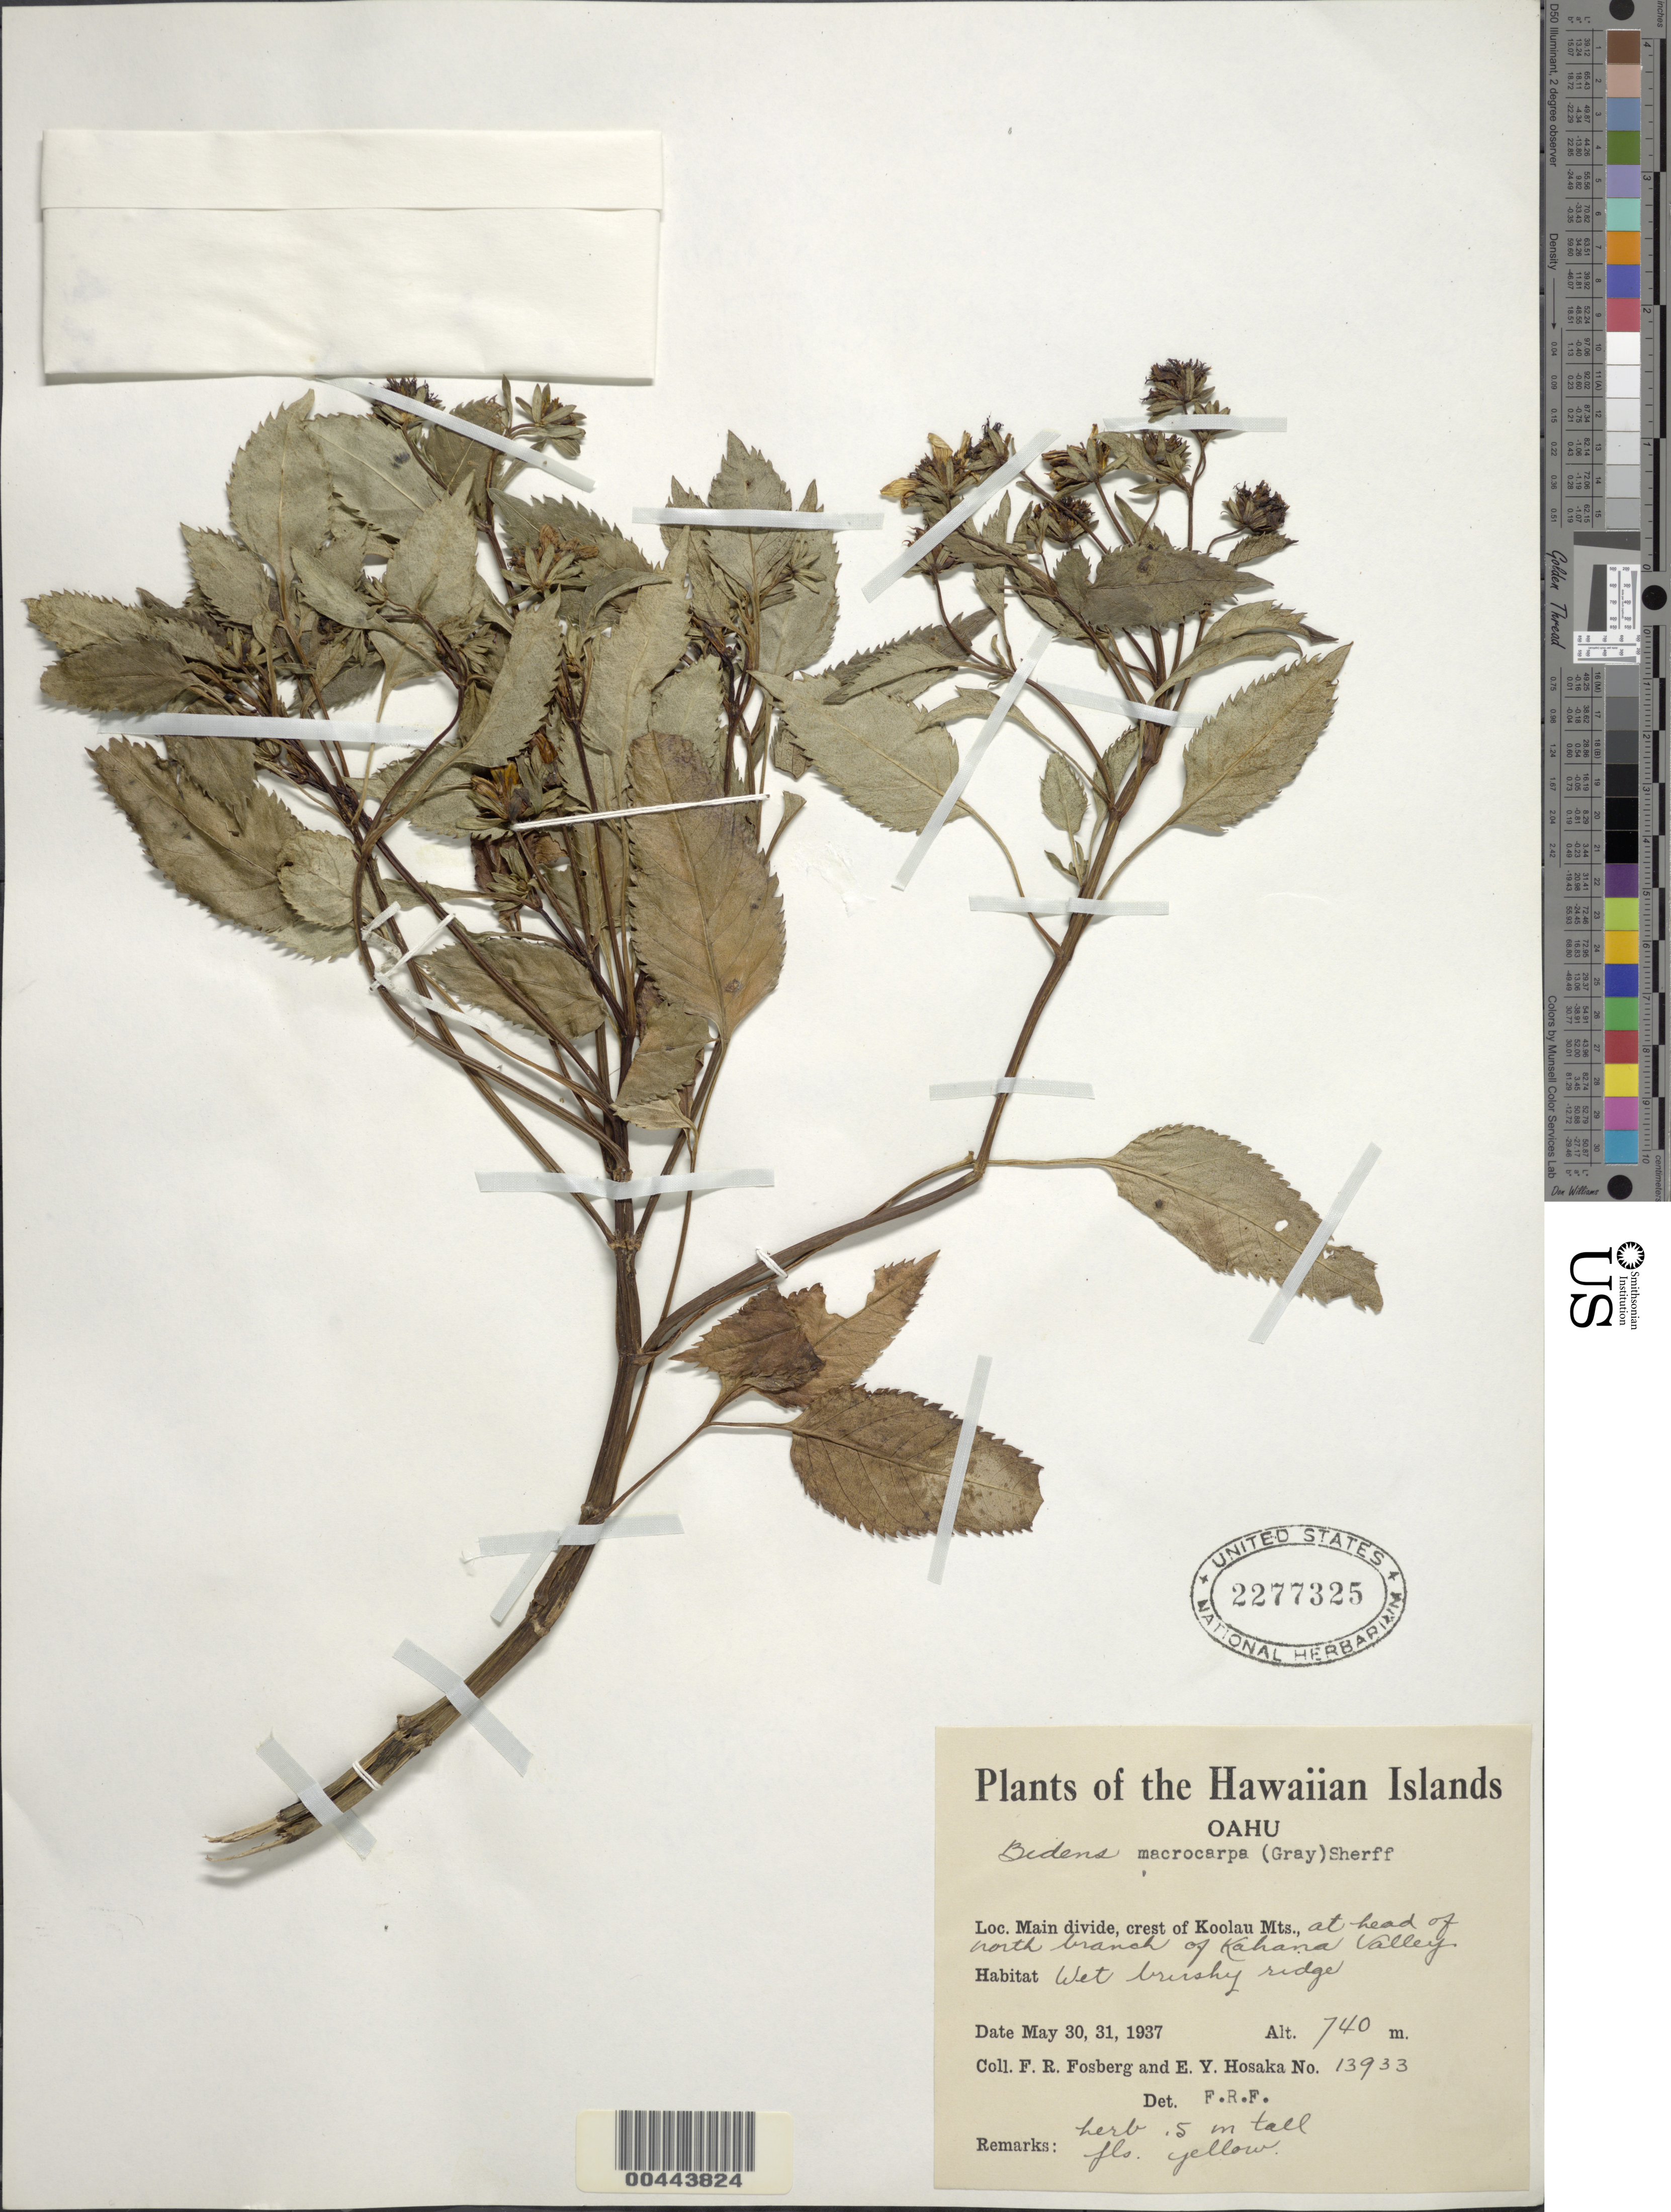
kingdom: Plantae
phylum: Tracheophyta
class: Magnoliopsida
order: Asterales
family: Asteraceae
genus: Bidens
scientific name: Bidens macrocarpa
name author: (A. Gray) Sherff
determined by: Fosberg, F. R.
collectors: F. R. Fosberg & E. Y. Hosaka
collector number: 13933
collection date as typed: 30 May 1937 to 31 May 1937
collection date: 1937-05-30/1937-05-31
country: United States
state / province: Hawaii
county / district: Honolulu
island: Oahu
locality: Main divide, crest of Koolau Mountains, at head of north branch of Kahana Valley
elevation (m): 740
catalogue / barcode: US 2277325